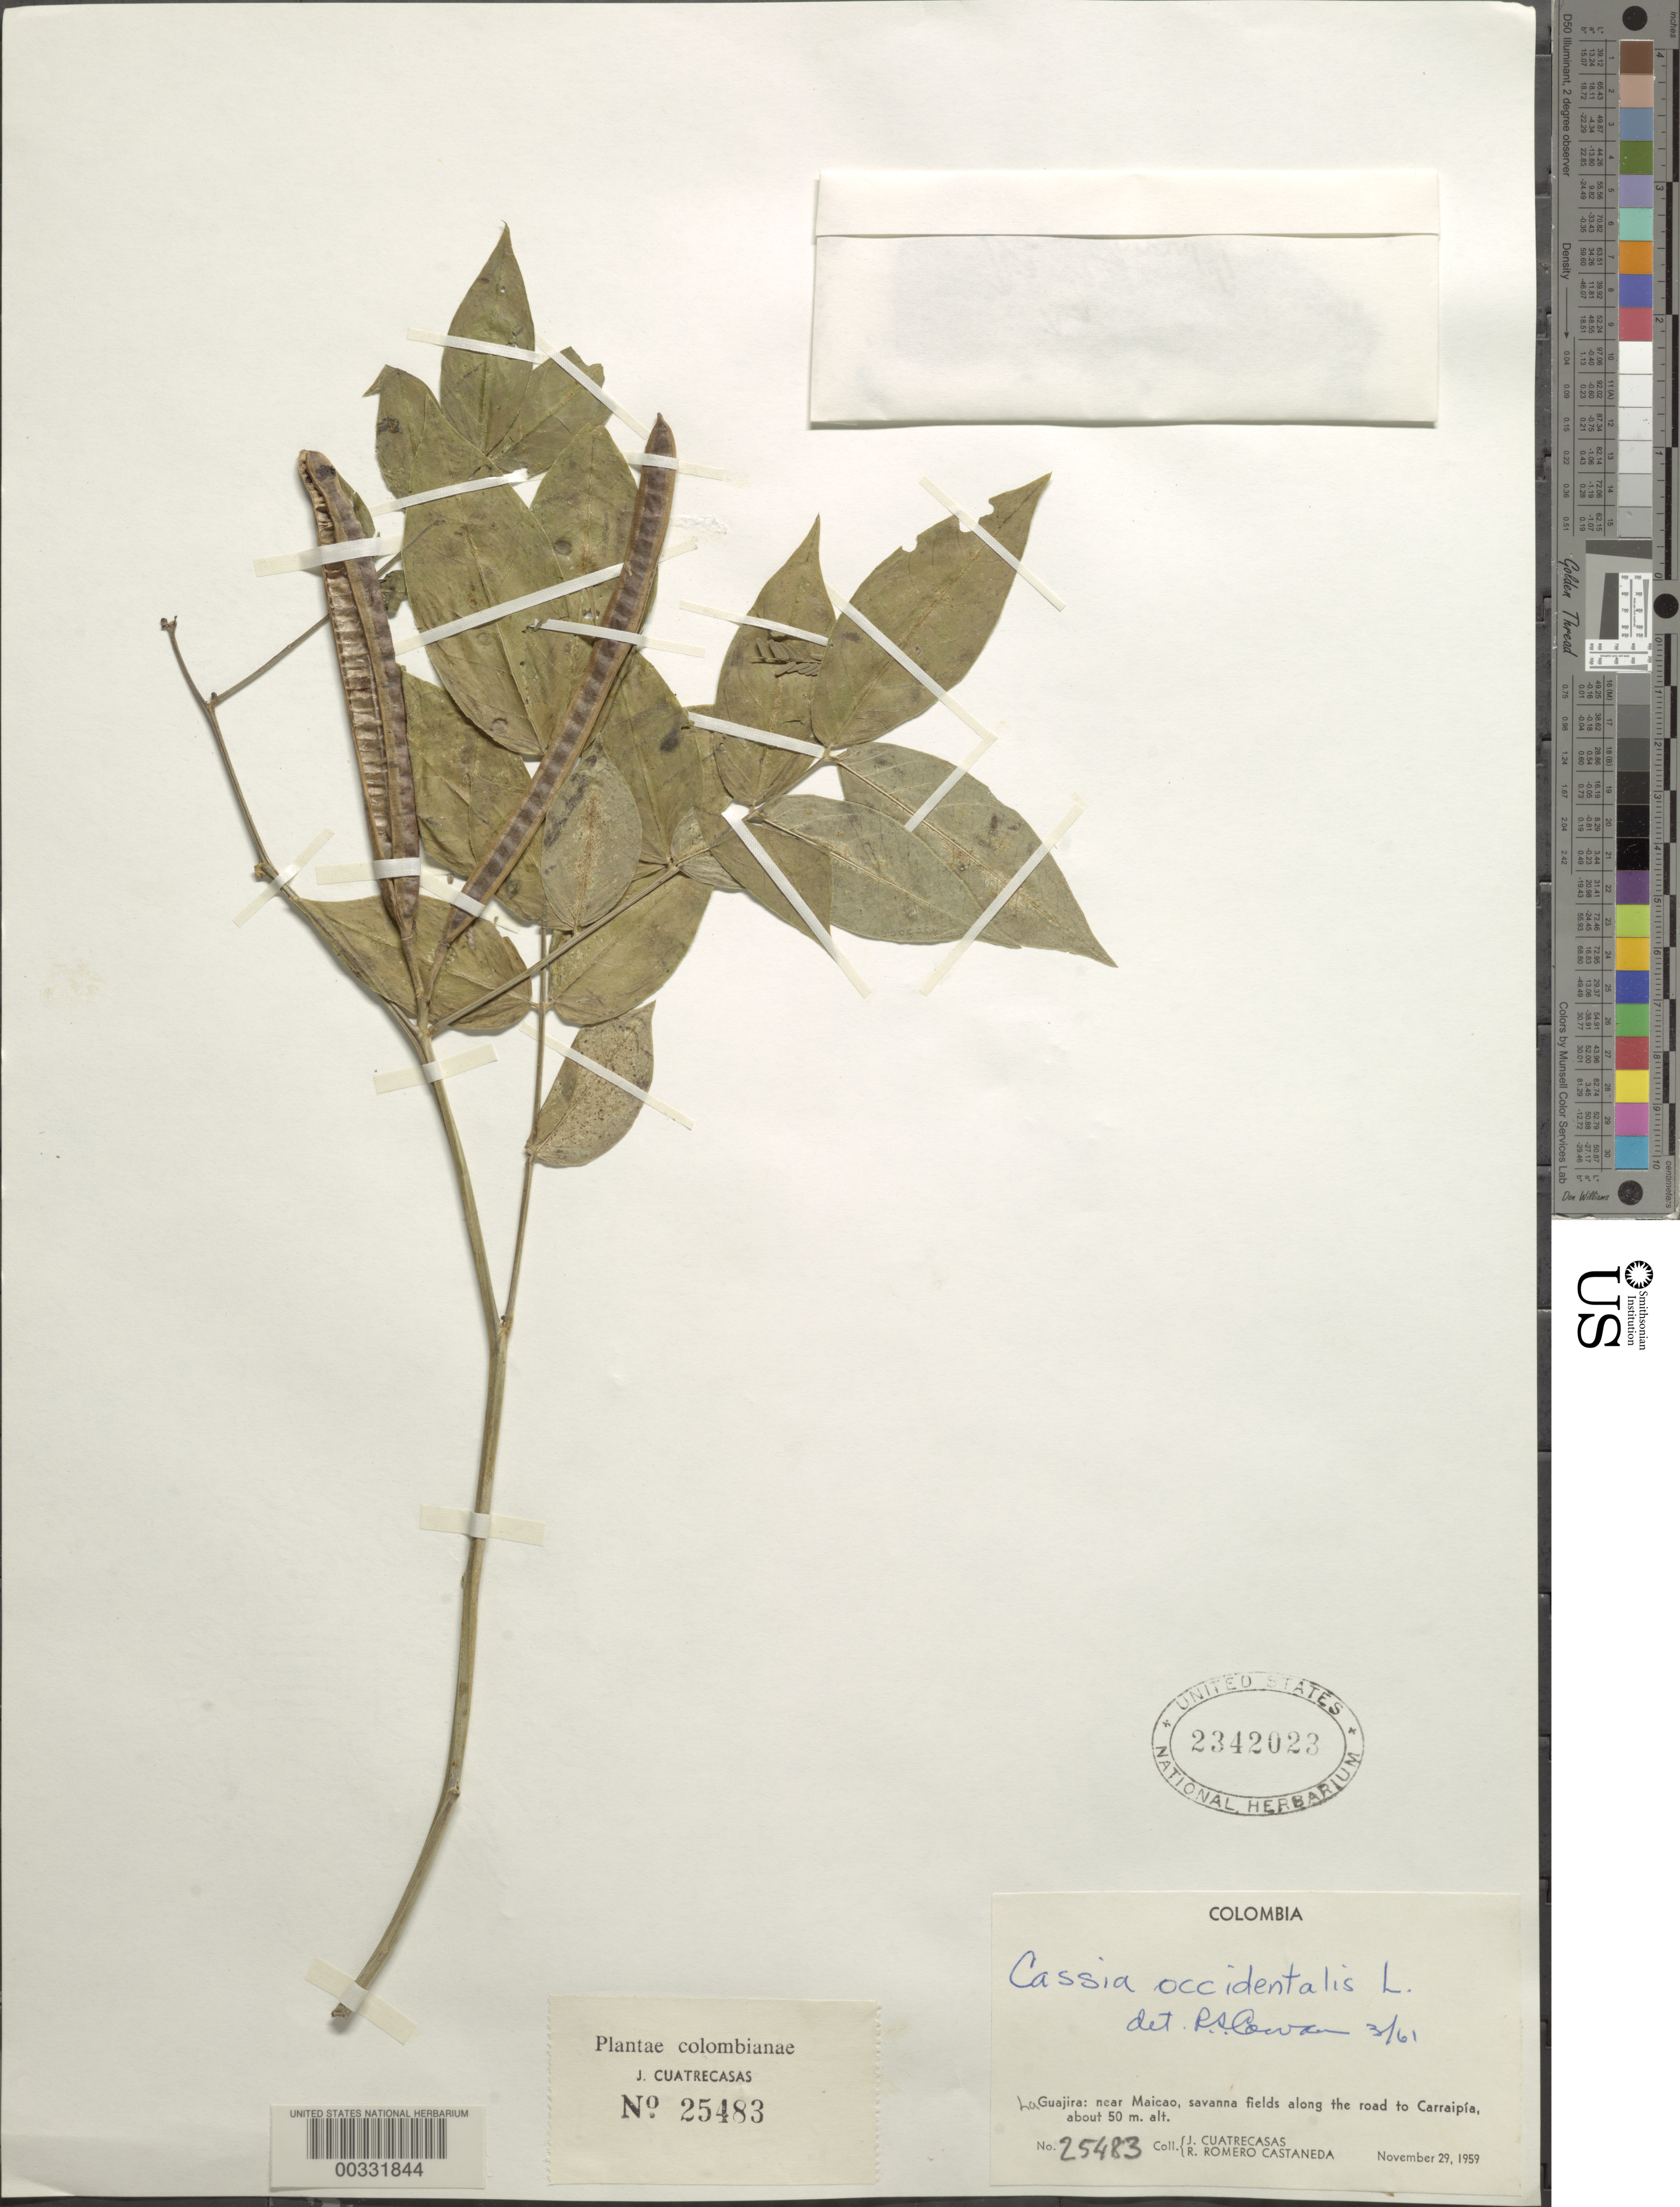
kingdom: Plantae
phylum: Tracheophyta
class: Magnoliopsida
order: Fabales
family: Fabaceae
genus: Senna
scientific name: Senna occidentalis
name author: (L.) Link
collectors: J. Cuatrecasas & R. Romero Castañeda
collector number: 25483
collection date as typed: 29 Nov 1959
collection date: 1959-11-29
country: Colombia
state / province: La Guajira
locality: Near Maicao, along the road to Carraipia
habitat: Savanna fields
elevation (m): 50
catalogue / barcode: US 2342023